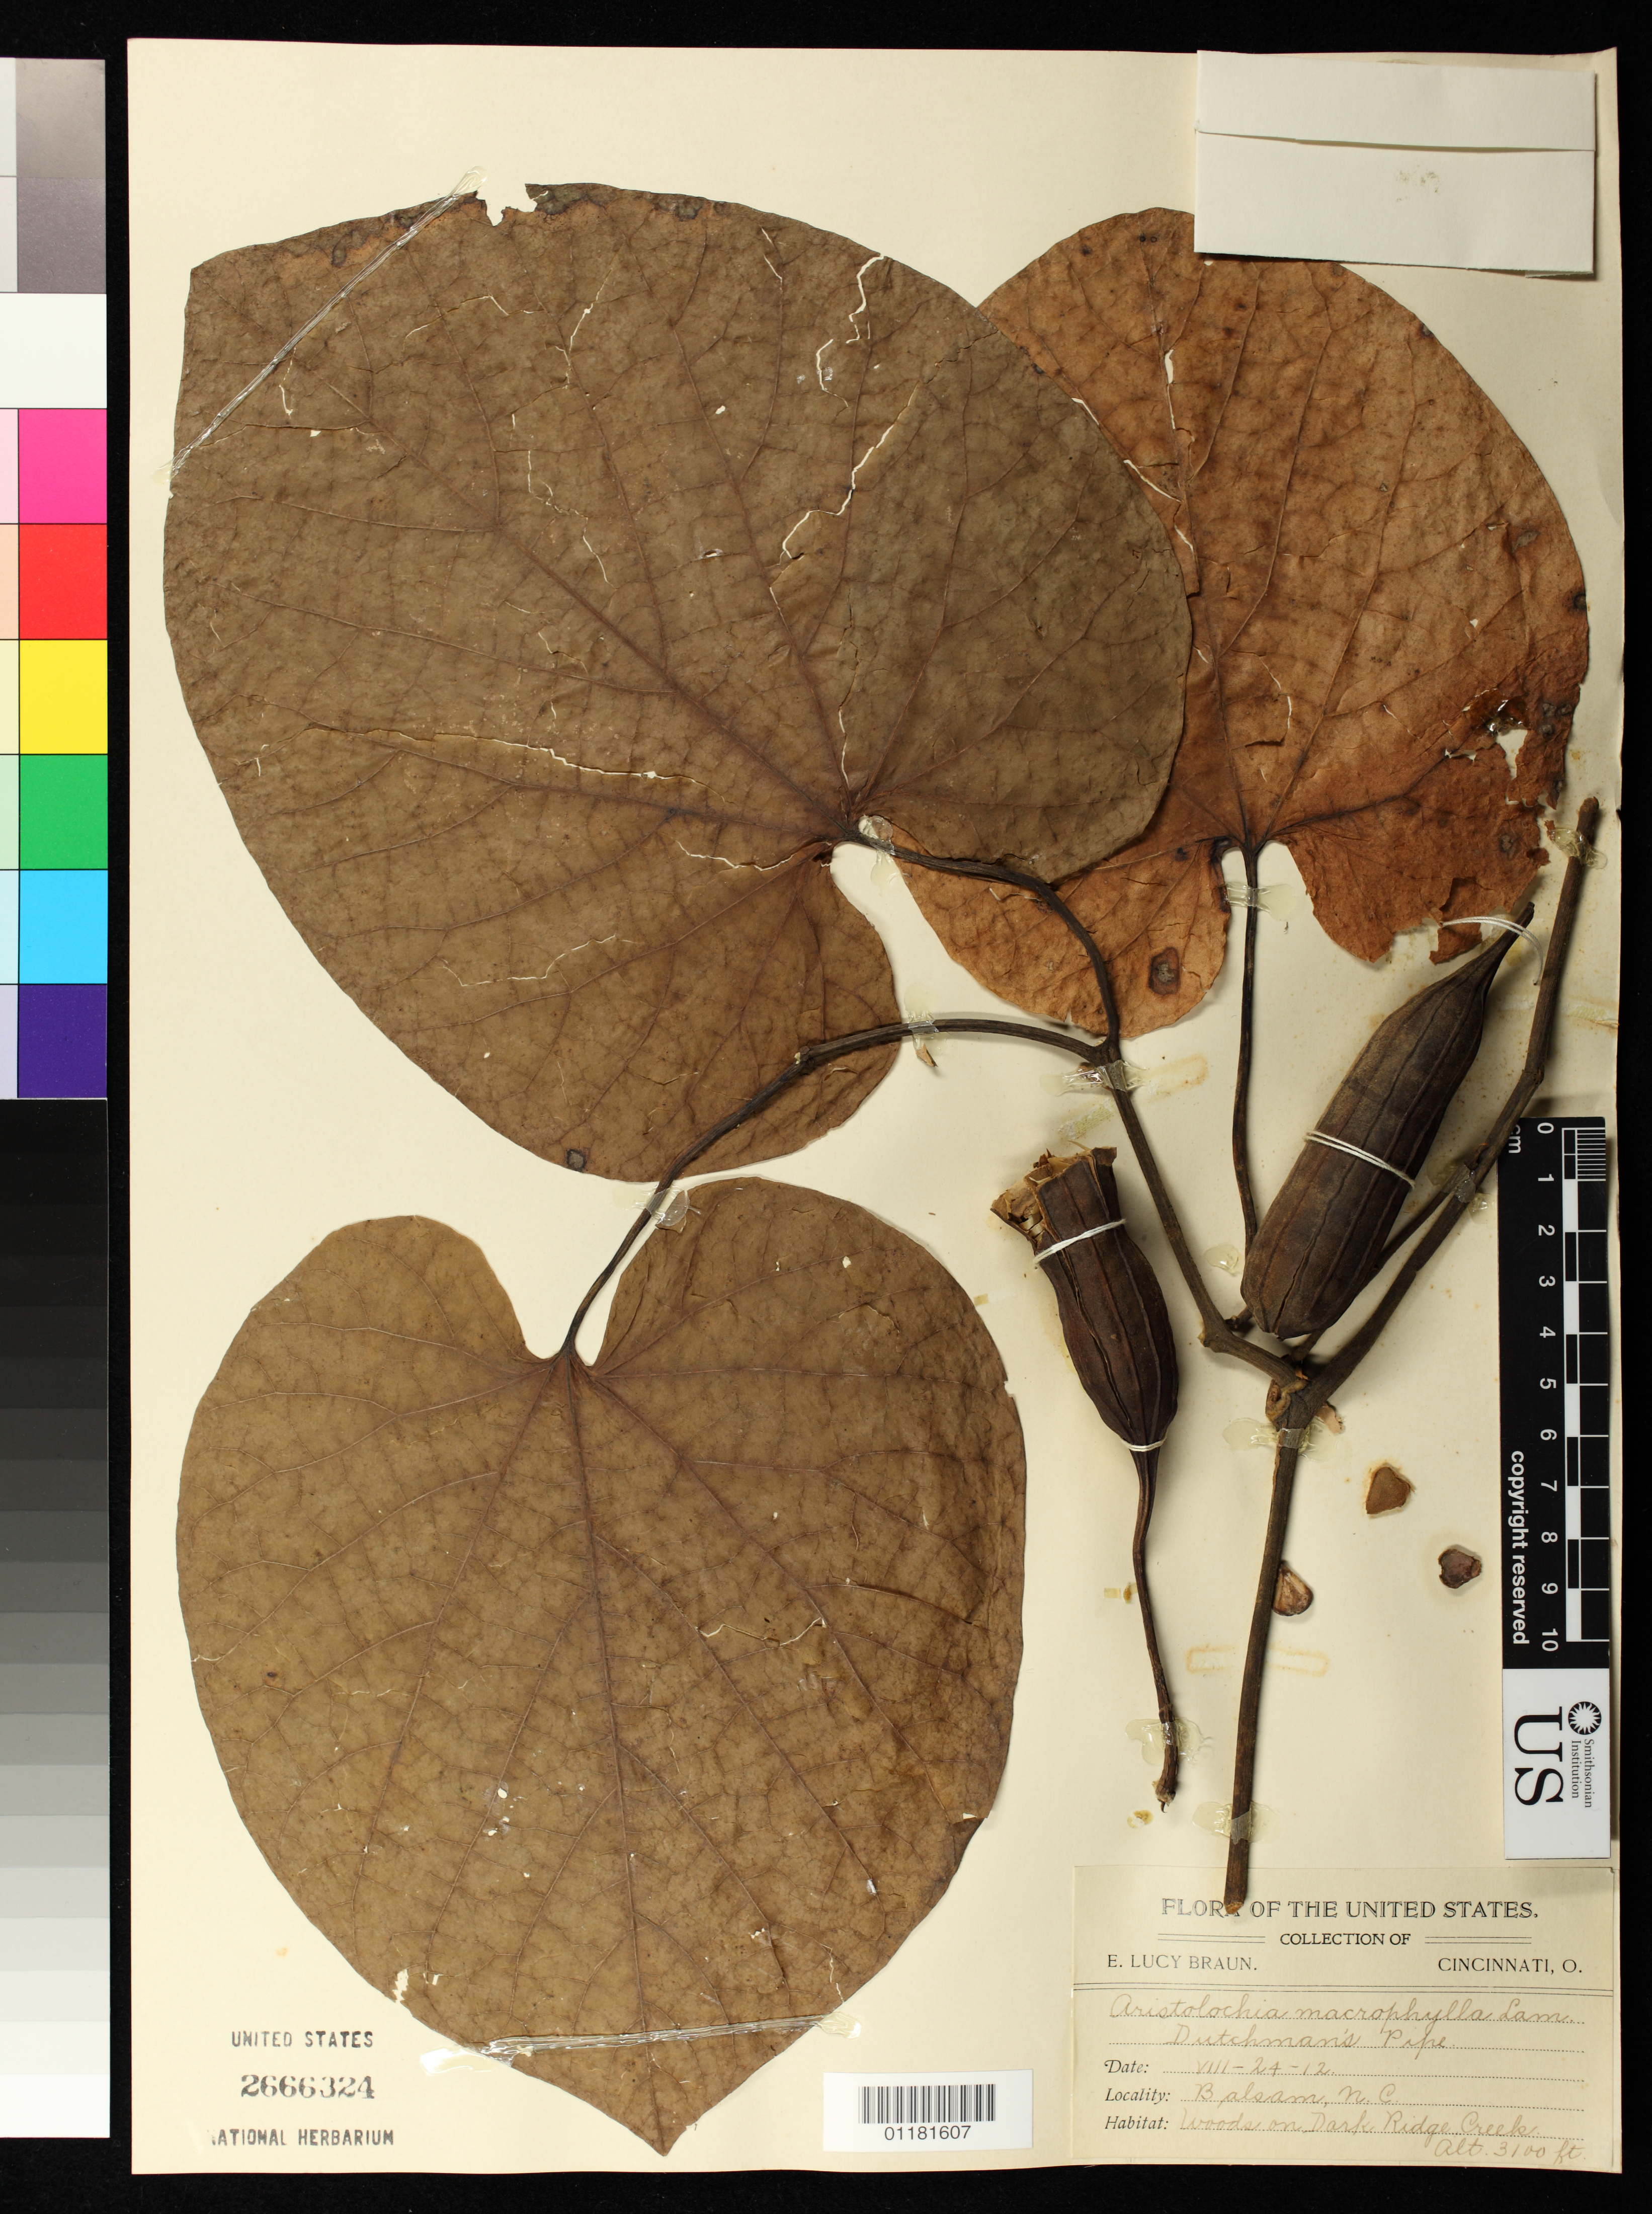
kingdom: Plantae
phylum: Tracheophyta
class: Magnoliopsida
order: Piperales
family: Aristolochiaceae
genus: Aristolochia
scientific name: Aristolochia macrophylla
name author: Lam.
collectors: E. L. Braun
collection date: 1912-08-24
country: United States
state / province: North Carolina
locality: woods on Dark Ridge Creek, Balsam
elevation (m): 945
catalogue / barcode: US 2666324